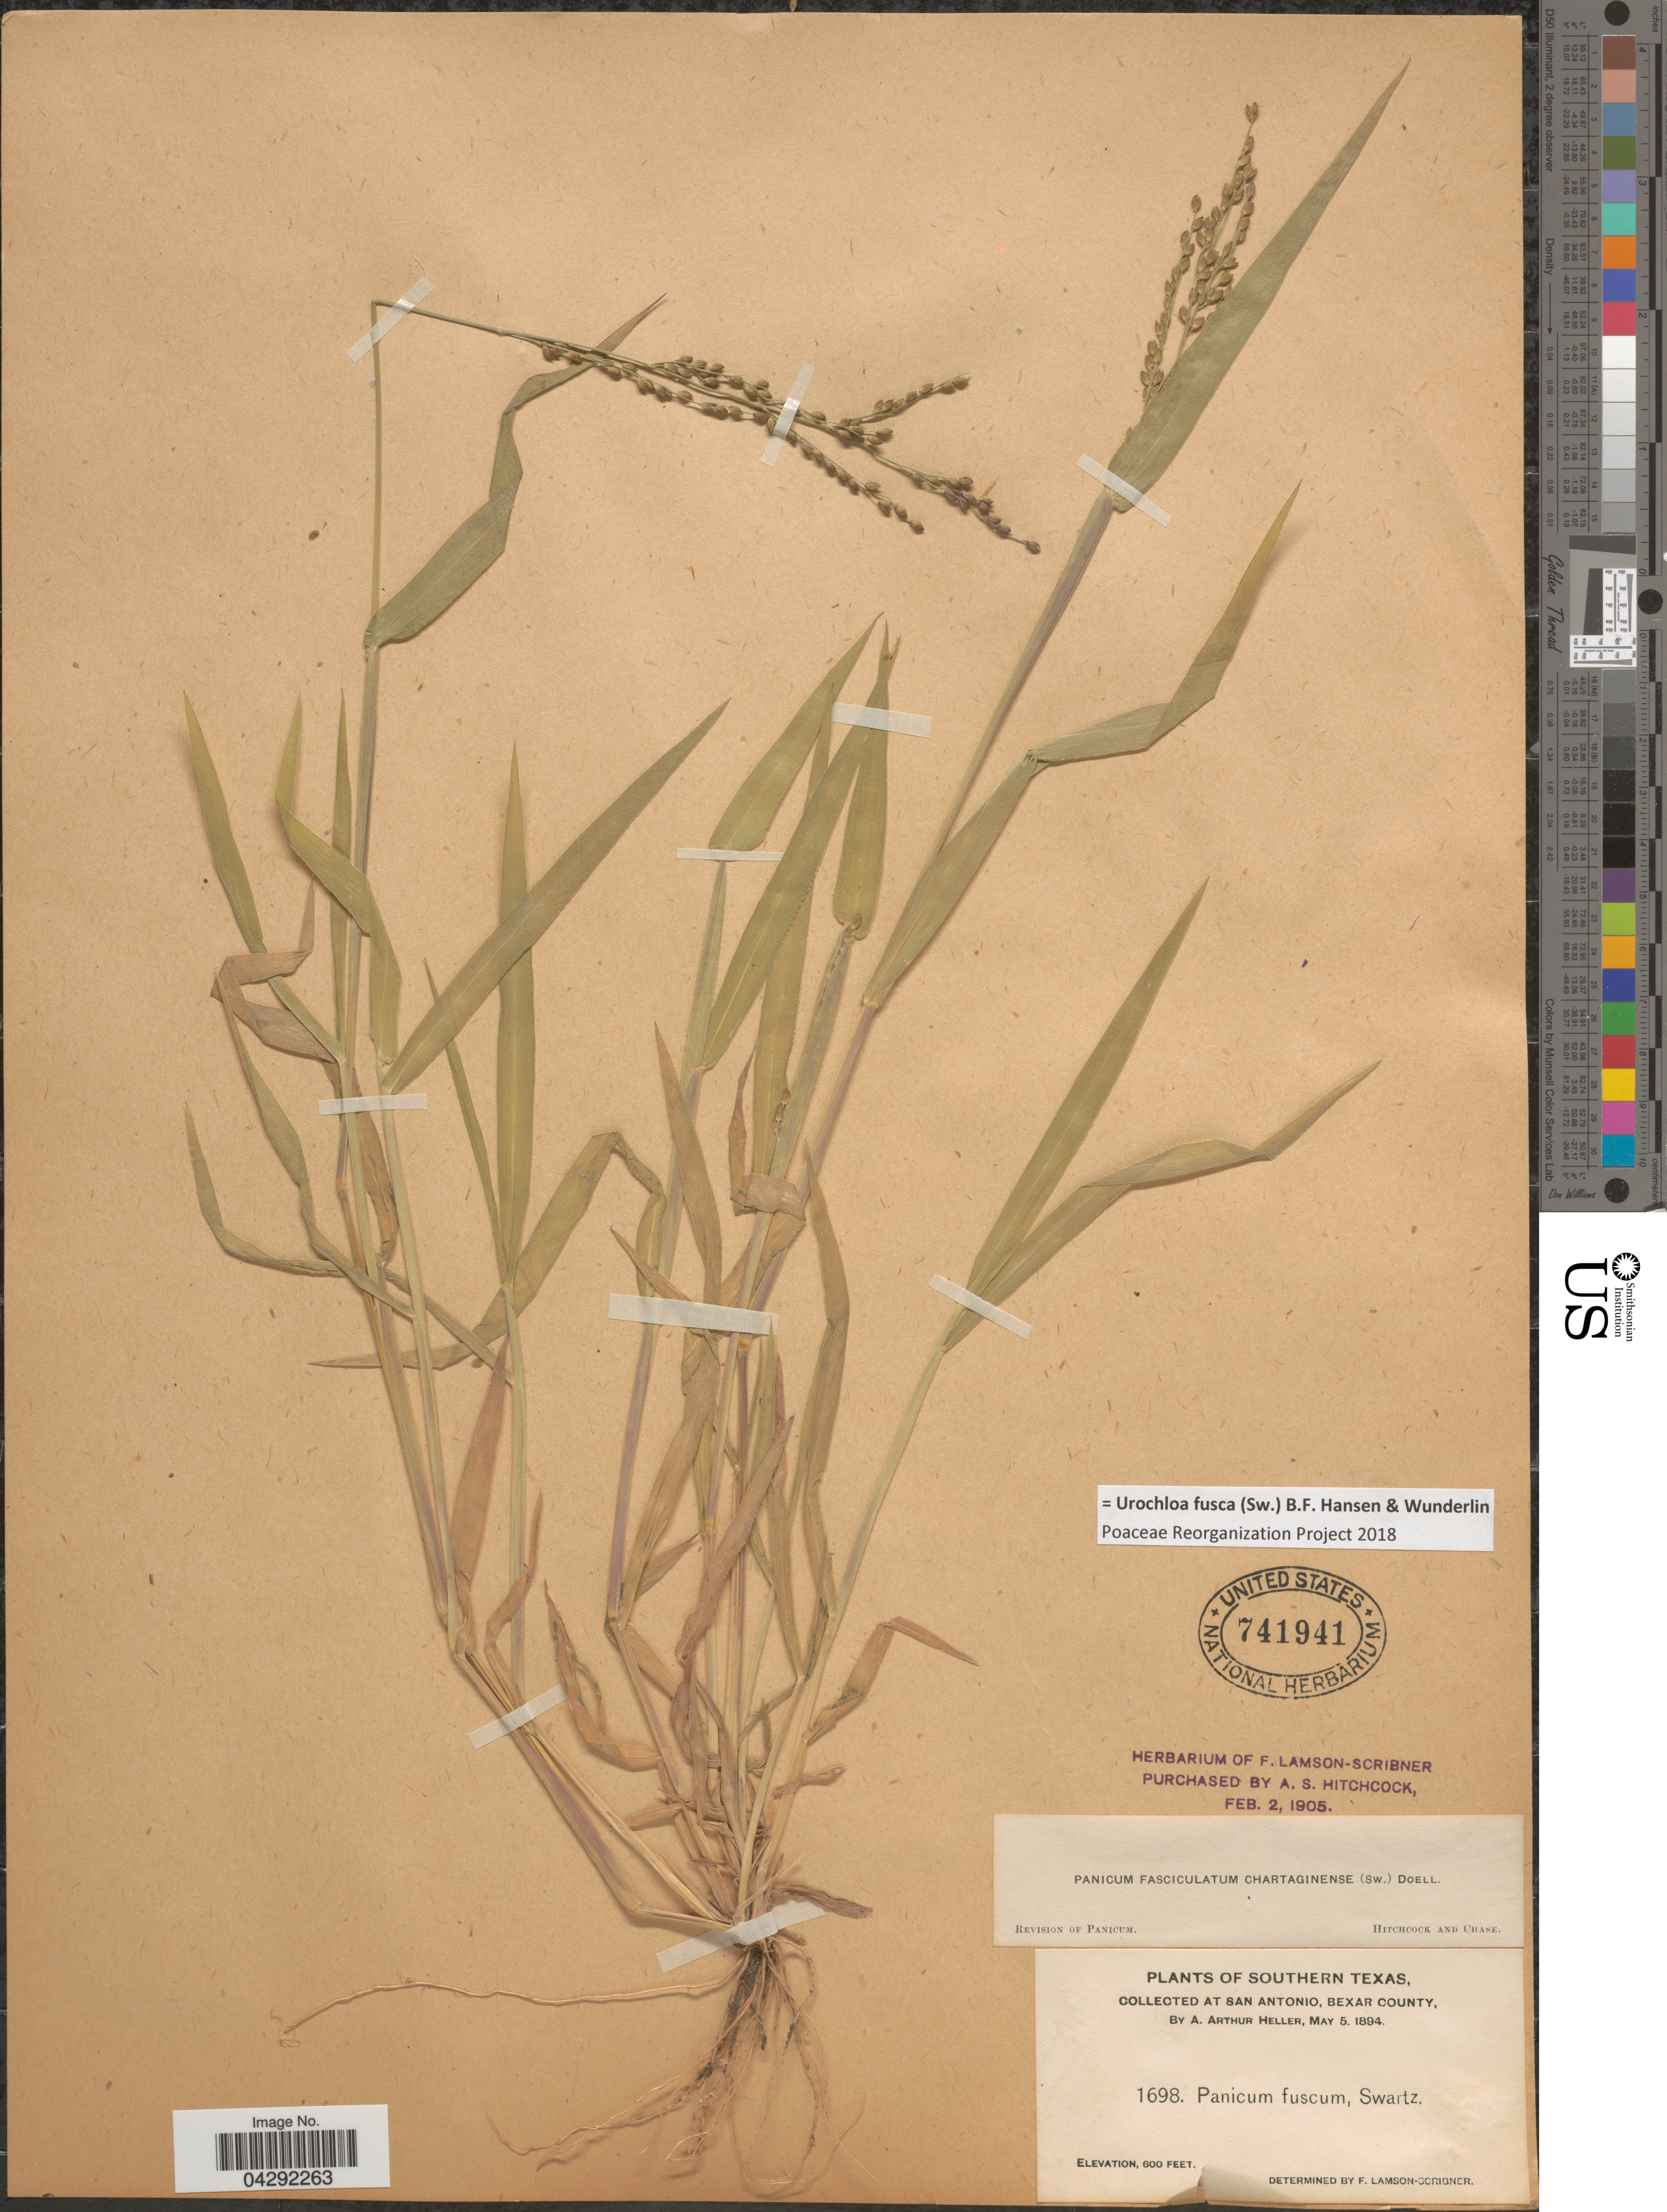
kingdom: Plantae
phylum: Tracheophyta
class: Liliopsida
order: Poales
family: Poaceae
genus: Urochloa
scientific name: Urochloa fusca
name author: (Sw.) B.F. Hansen & Wunderlin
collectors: A. A. Heller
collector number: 1698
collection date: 1894-05-05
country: United States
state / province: Texas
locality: Southern Texas, at San Antonio, Bexar County.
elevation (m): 183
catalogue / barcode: US 741941